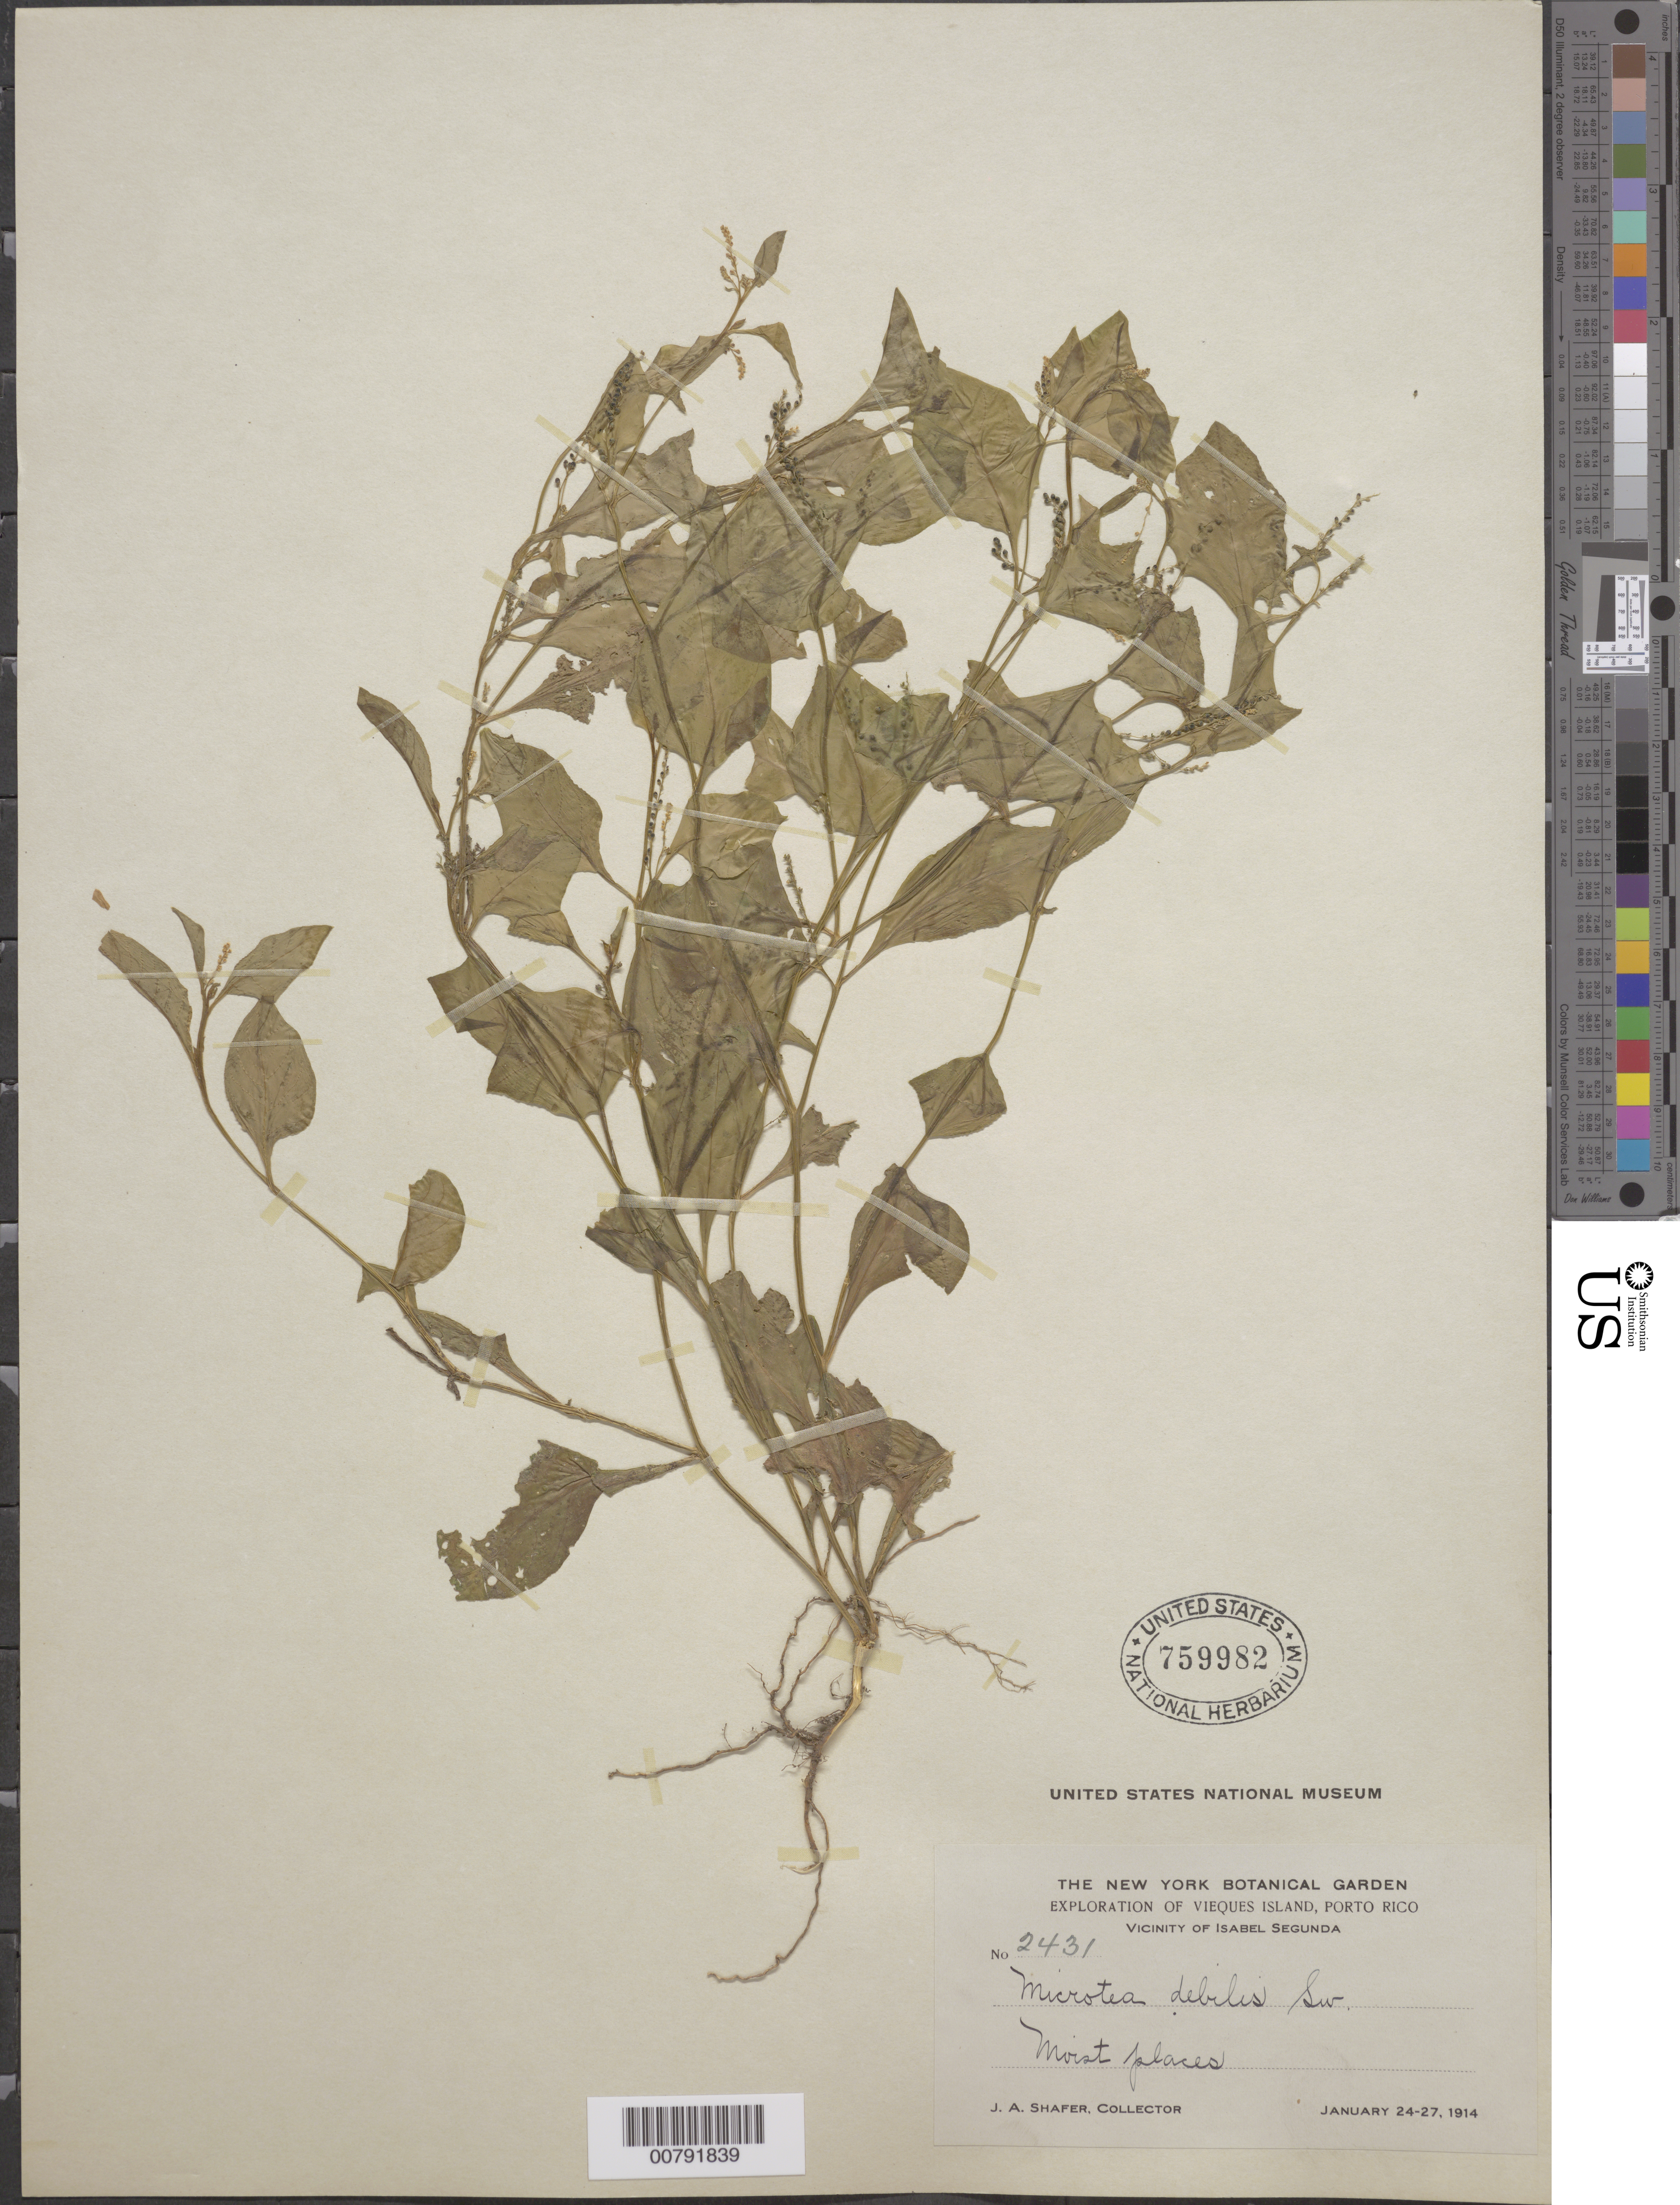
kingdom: Plantae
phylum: Tracheophyta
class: Magnoliopsida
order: Caryophyllales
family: Microteaceae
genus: Microtea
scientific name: Microtea debilis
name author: Sw.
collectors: J. A. Shafer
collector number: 2431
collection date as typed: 24 Jan 1914 to 27 Jan 1914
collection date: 1914-01-24/1914-01-27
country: Puerto Rico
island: Vieques I.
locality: Isabel Segunda vicinity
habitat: Moist places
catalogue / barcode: US 759982